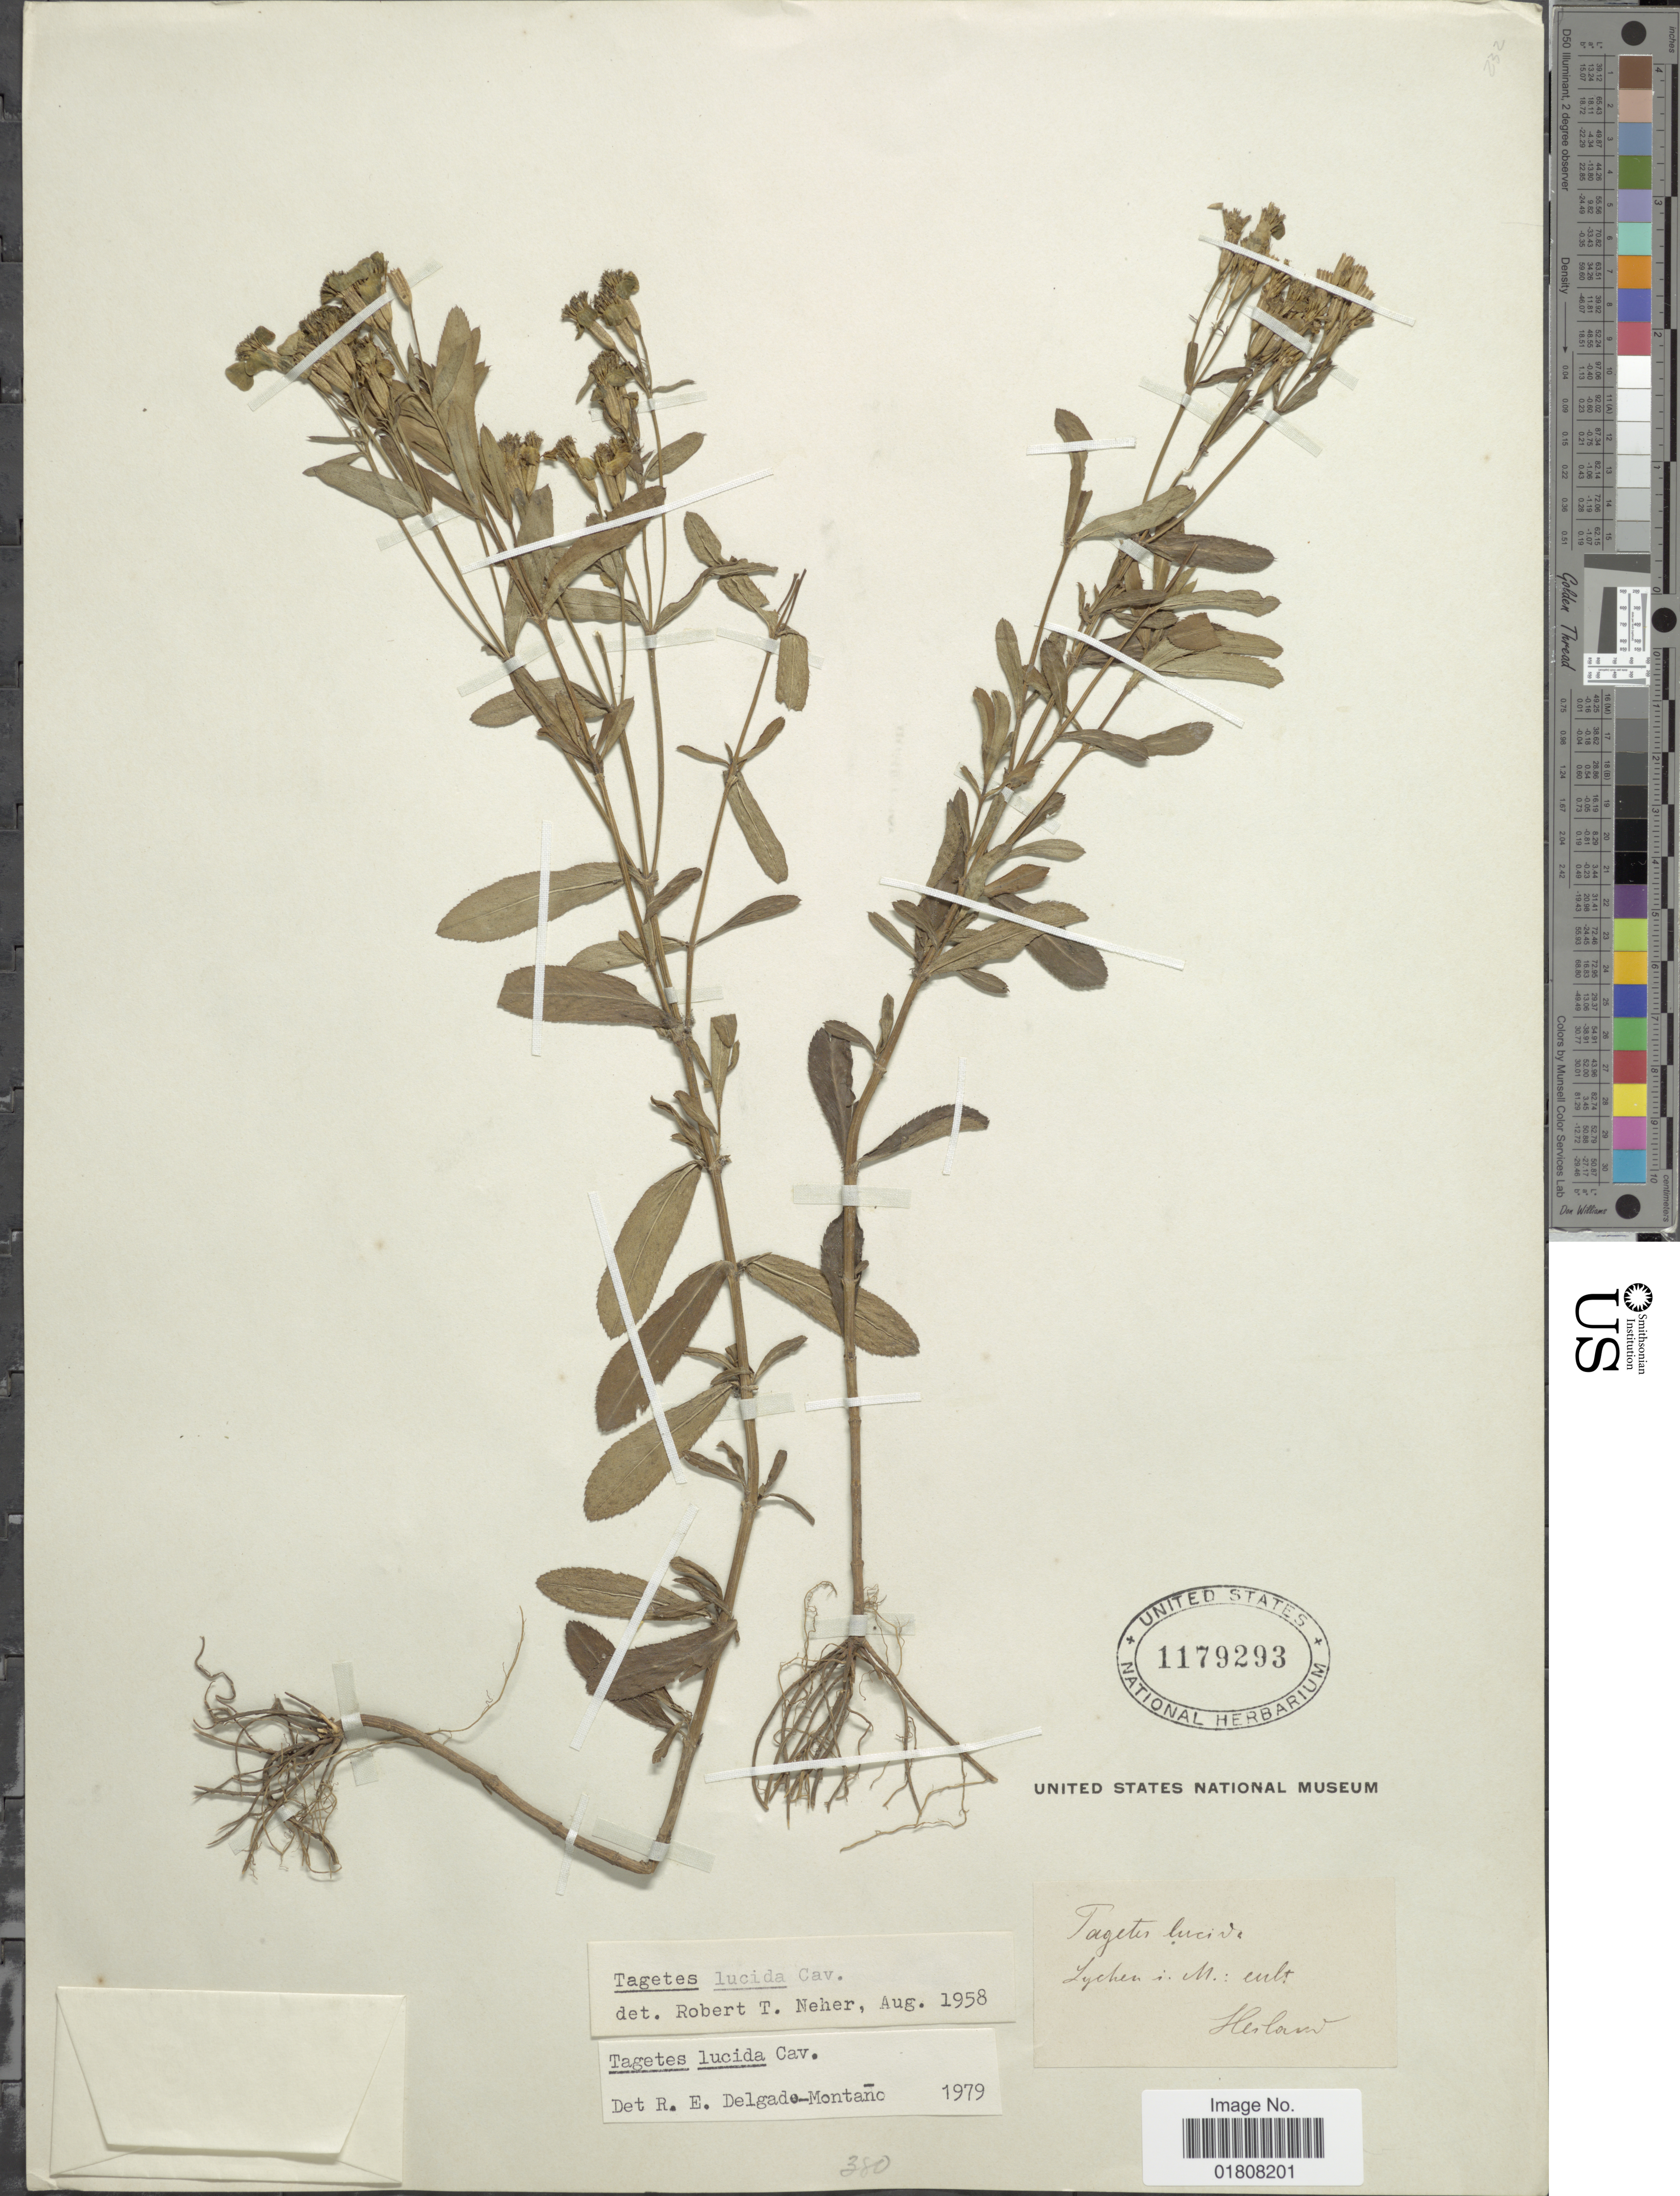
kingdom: Plantae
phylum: Tracheophyta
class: Magnoliopsida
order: Asterales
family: Asteraceae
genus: Tagetes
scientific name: Tagetes lucida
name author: Cav.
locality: Lychen in M. [interpreted]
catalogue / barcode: US 1179293